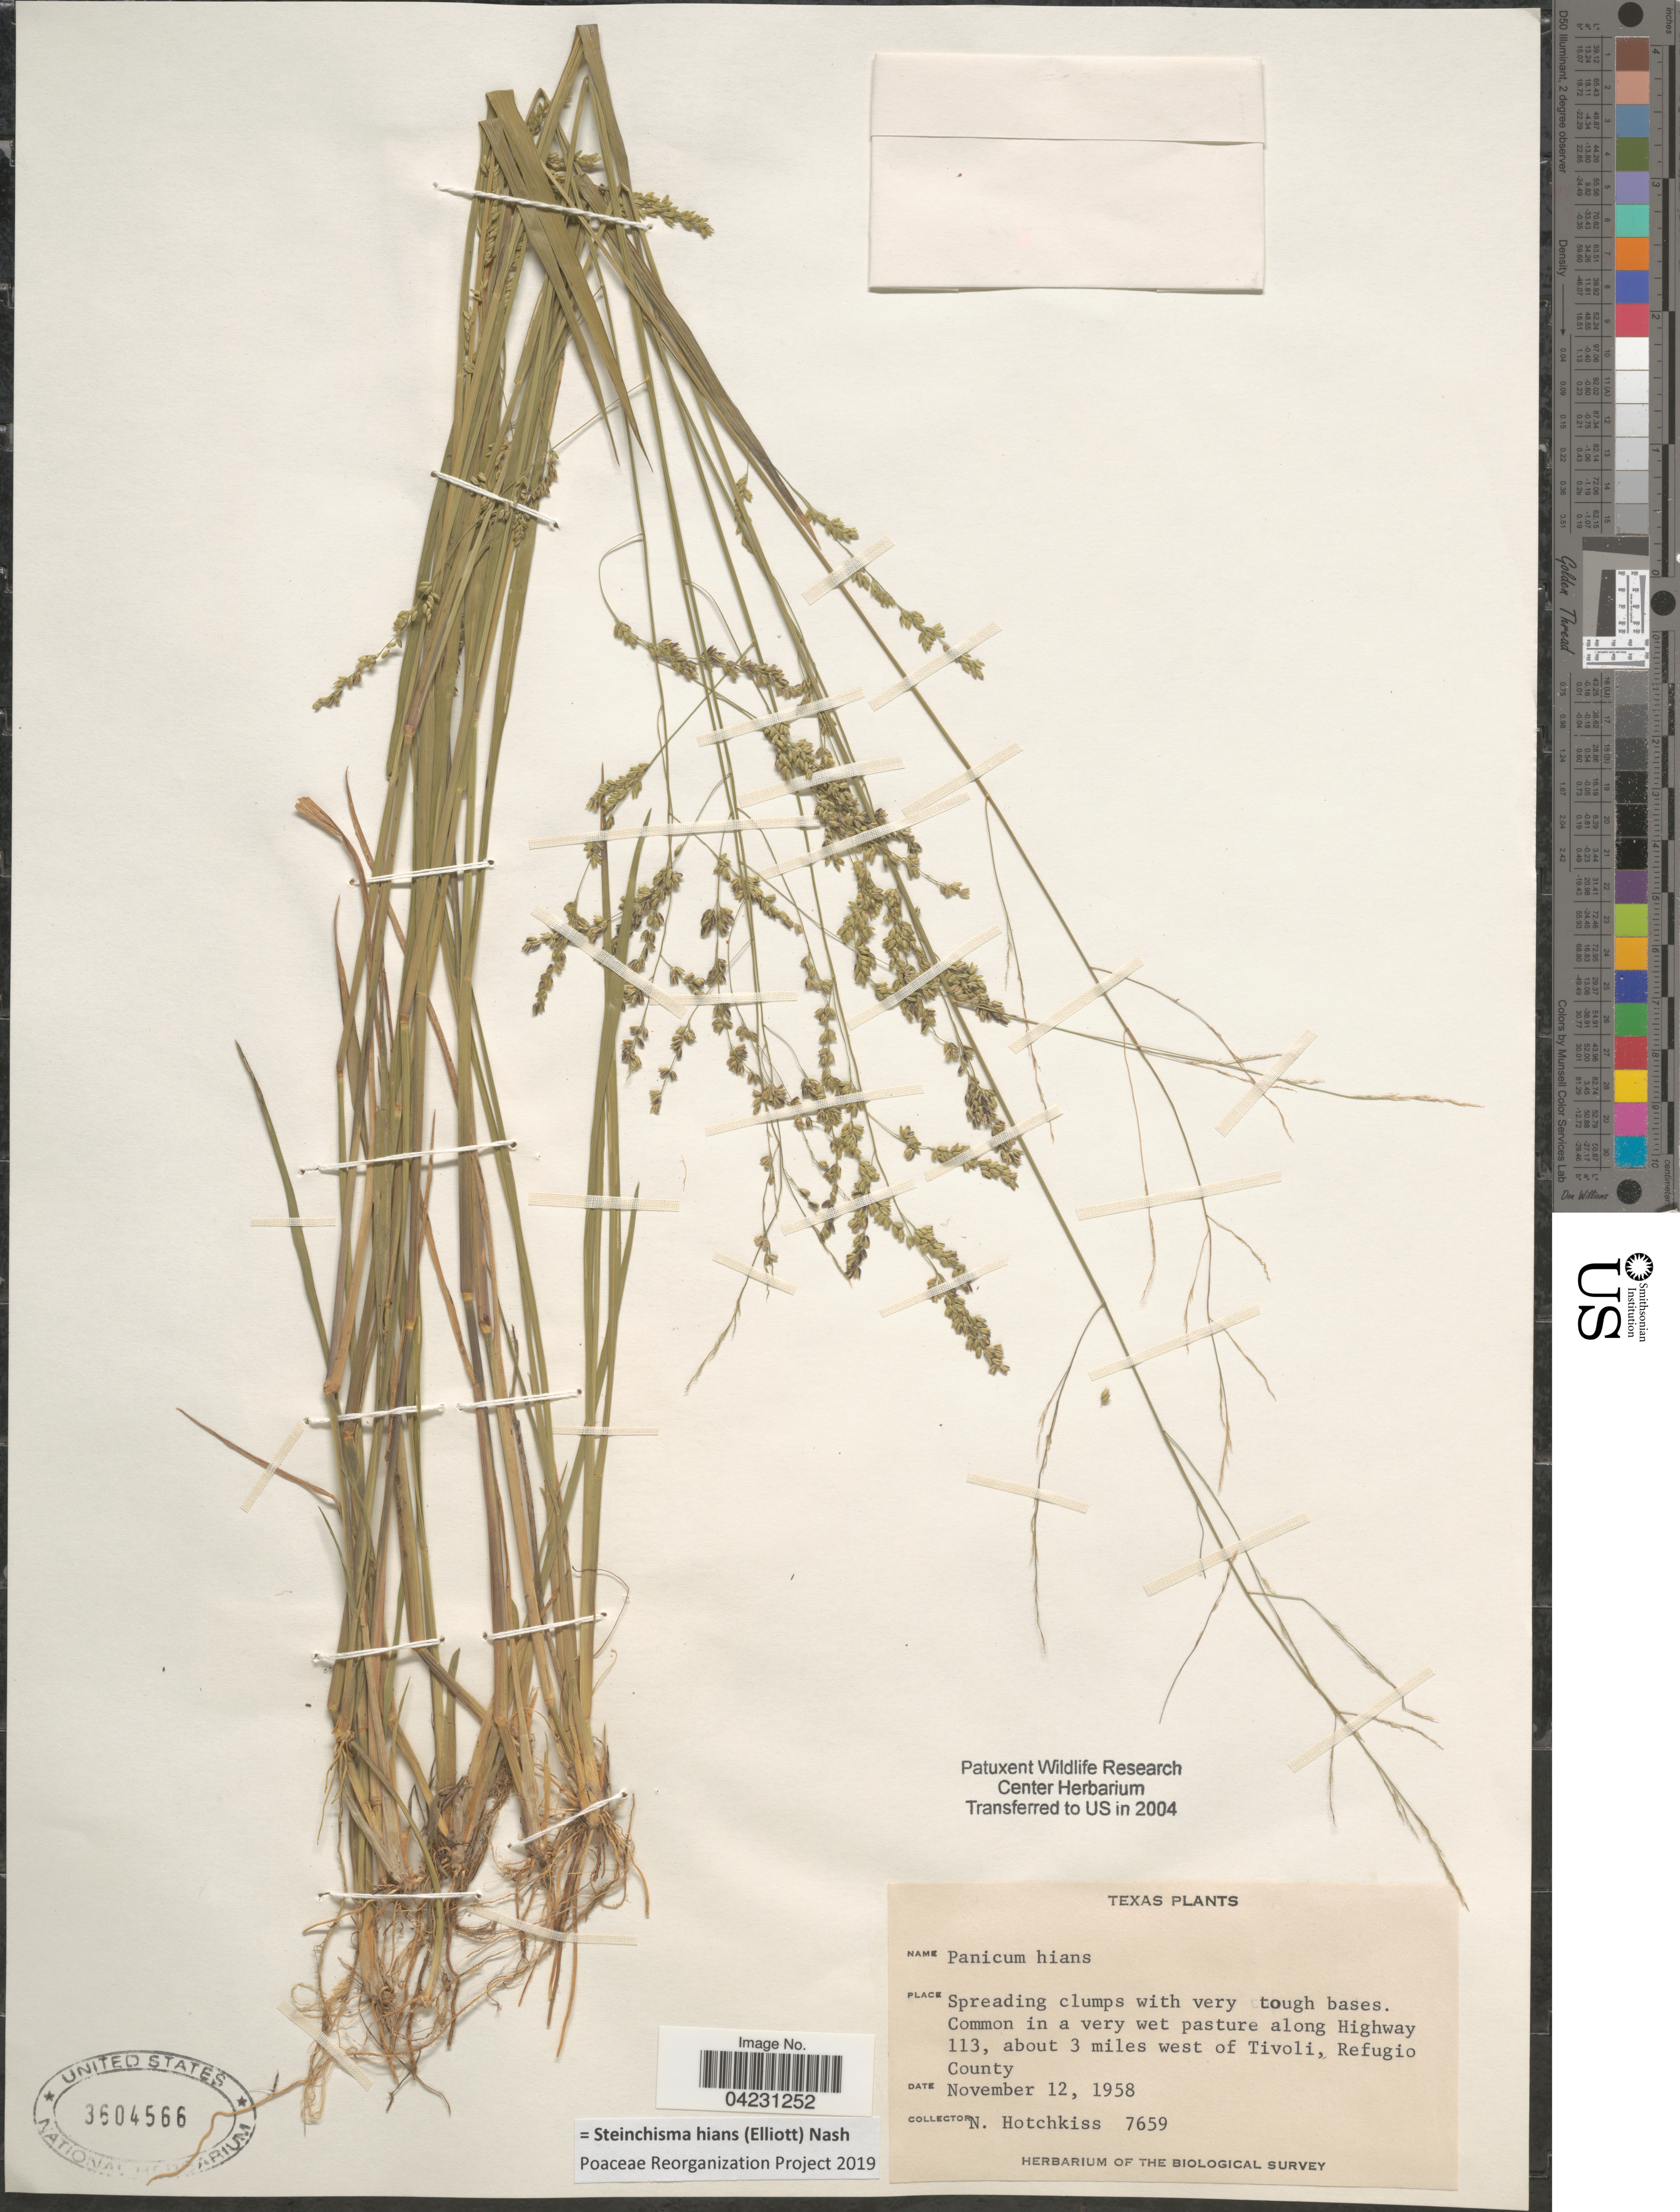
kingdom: Plantae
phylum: Tracheophyta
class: Liliopsida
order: Poales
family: Poaceae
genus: Steinchisma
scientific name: Steinchisma hians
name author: (Elliott) Nash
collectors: N. Hotchkiss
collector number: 7659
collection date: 1958-11-12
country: United States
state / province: Texas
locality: Common in a very wet pasture along Highway 113, about 3 miles west of Tivoli, Refugio County. Biological Survey.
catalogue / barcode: US 3604566